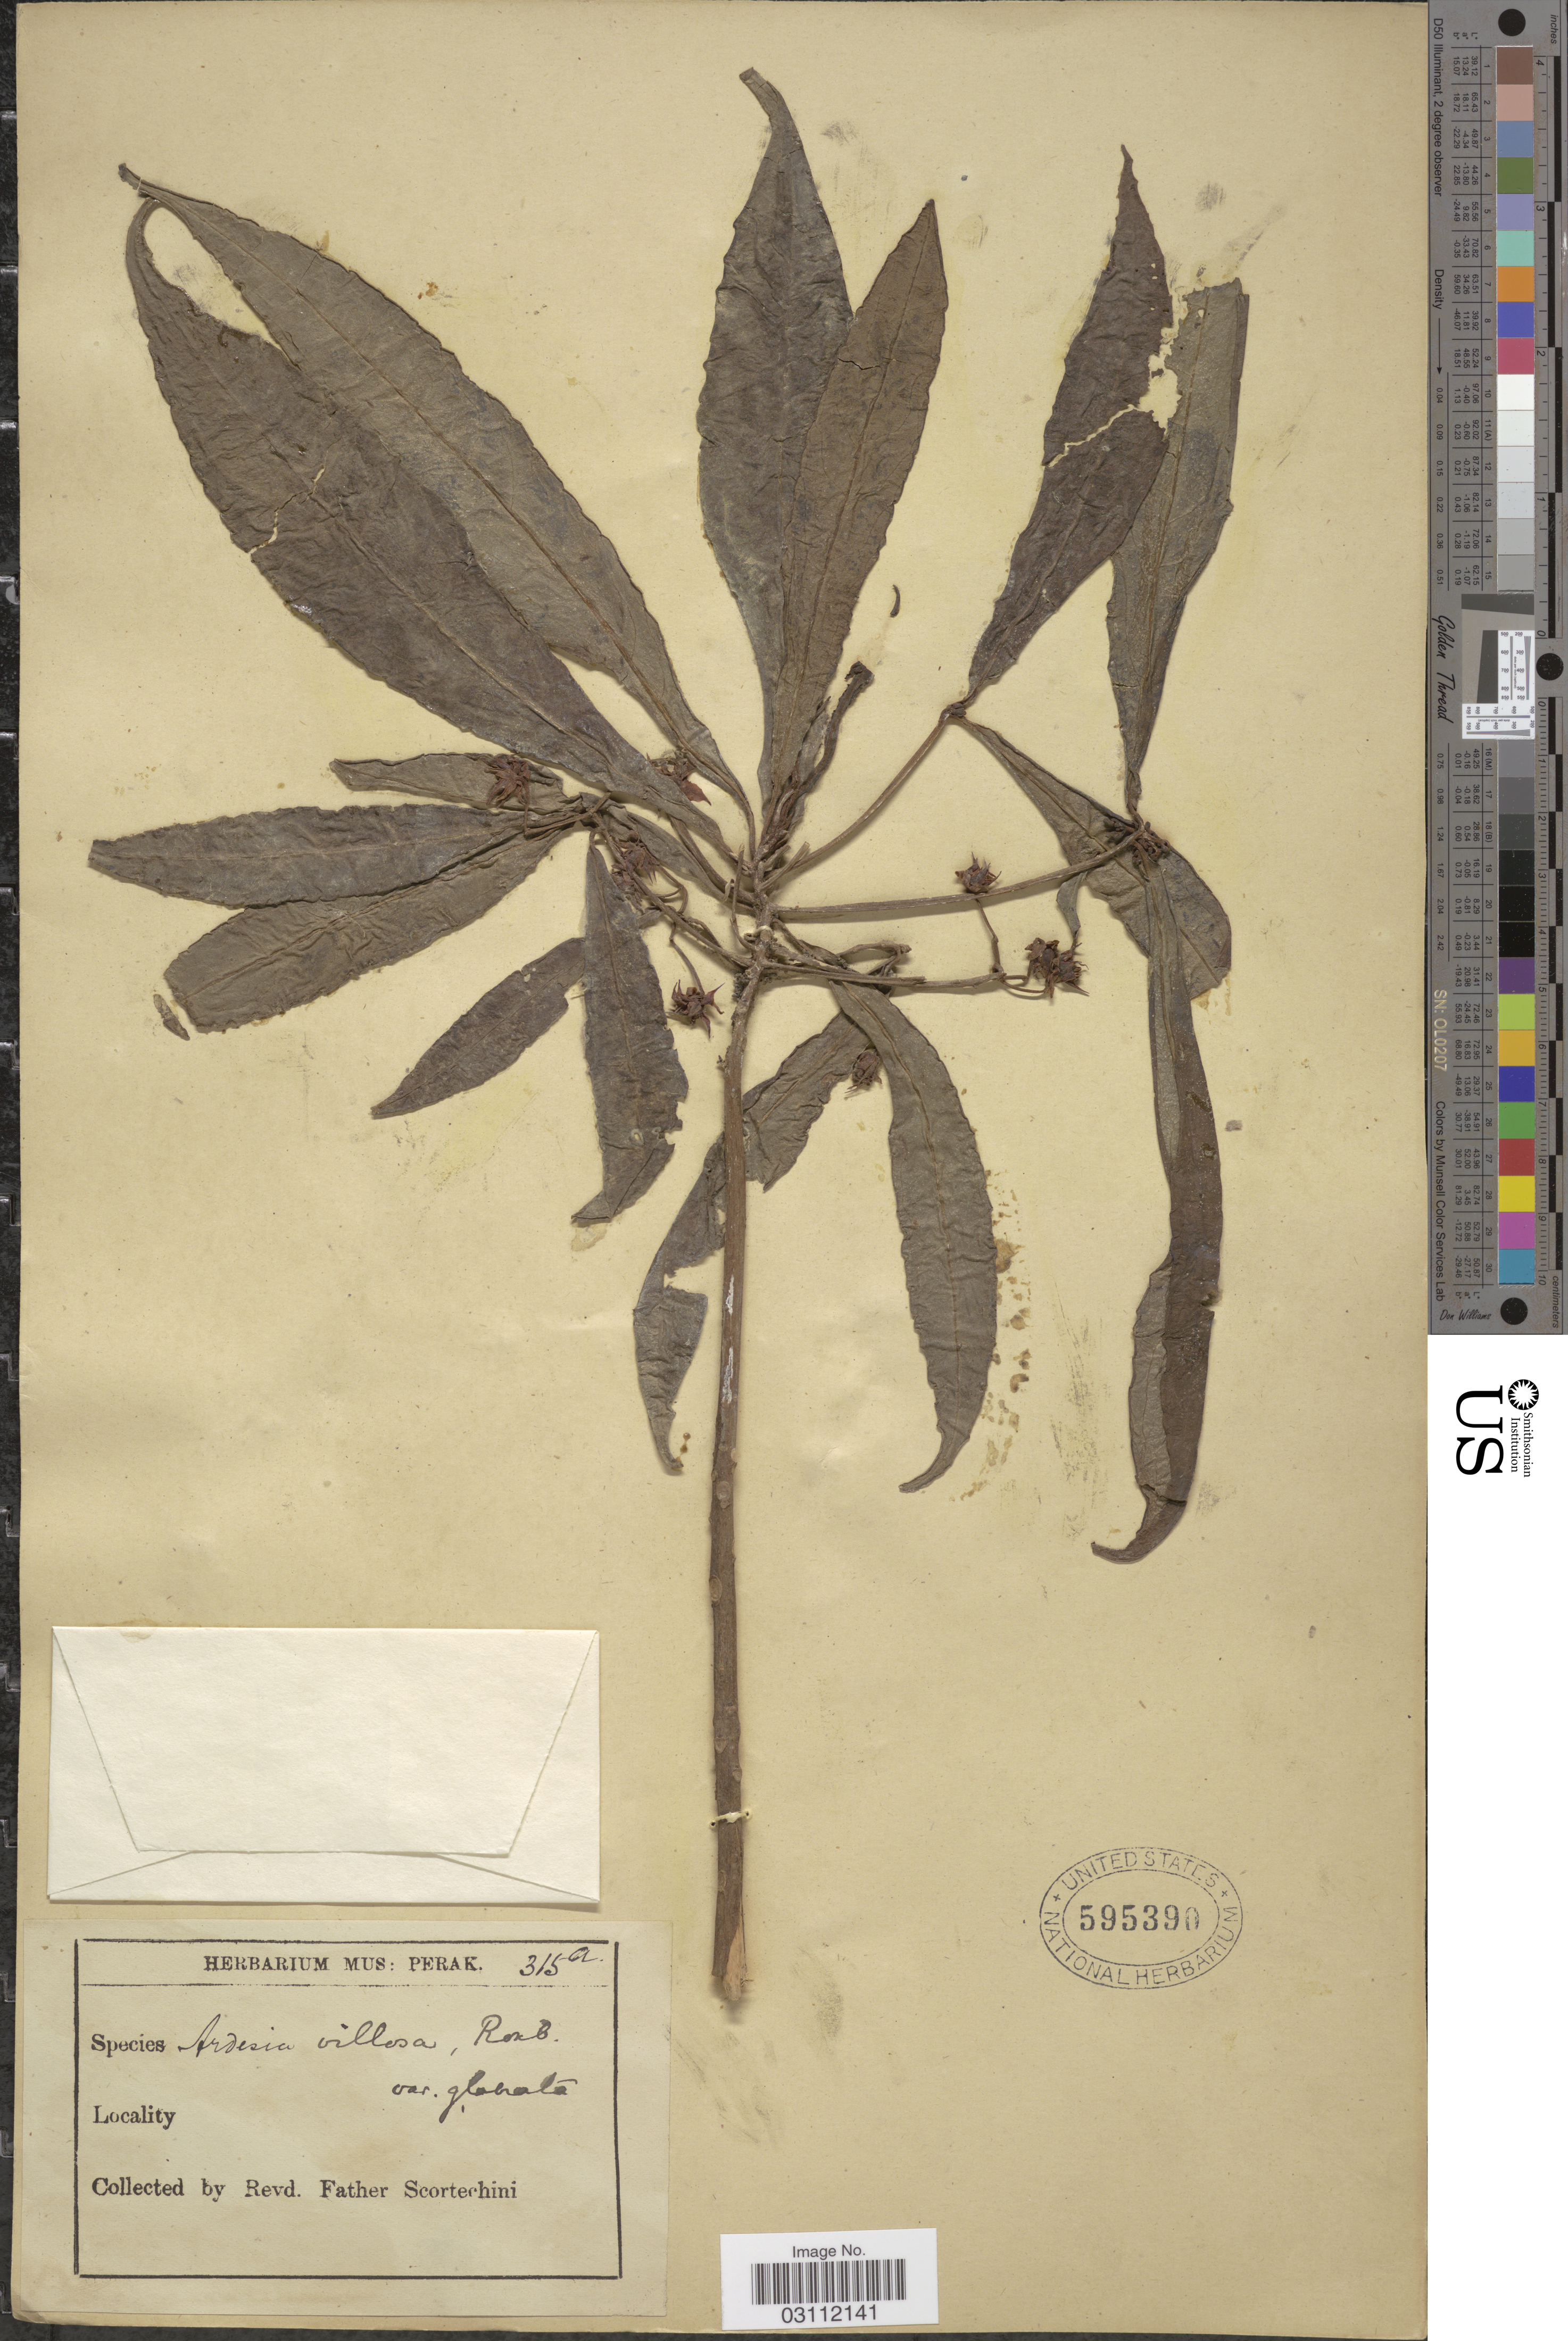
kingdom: Plantae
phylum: Tracheophyta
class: Magnoliopsida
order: Ericales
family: Primulaceae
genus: Ardisia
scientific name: Ardisia villosa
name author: Roxb.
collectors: Fr. Scortechini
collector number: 315a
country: Malaysia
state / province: Perak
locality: Perak.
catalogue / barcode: US 595390